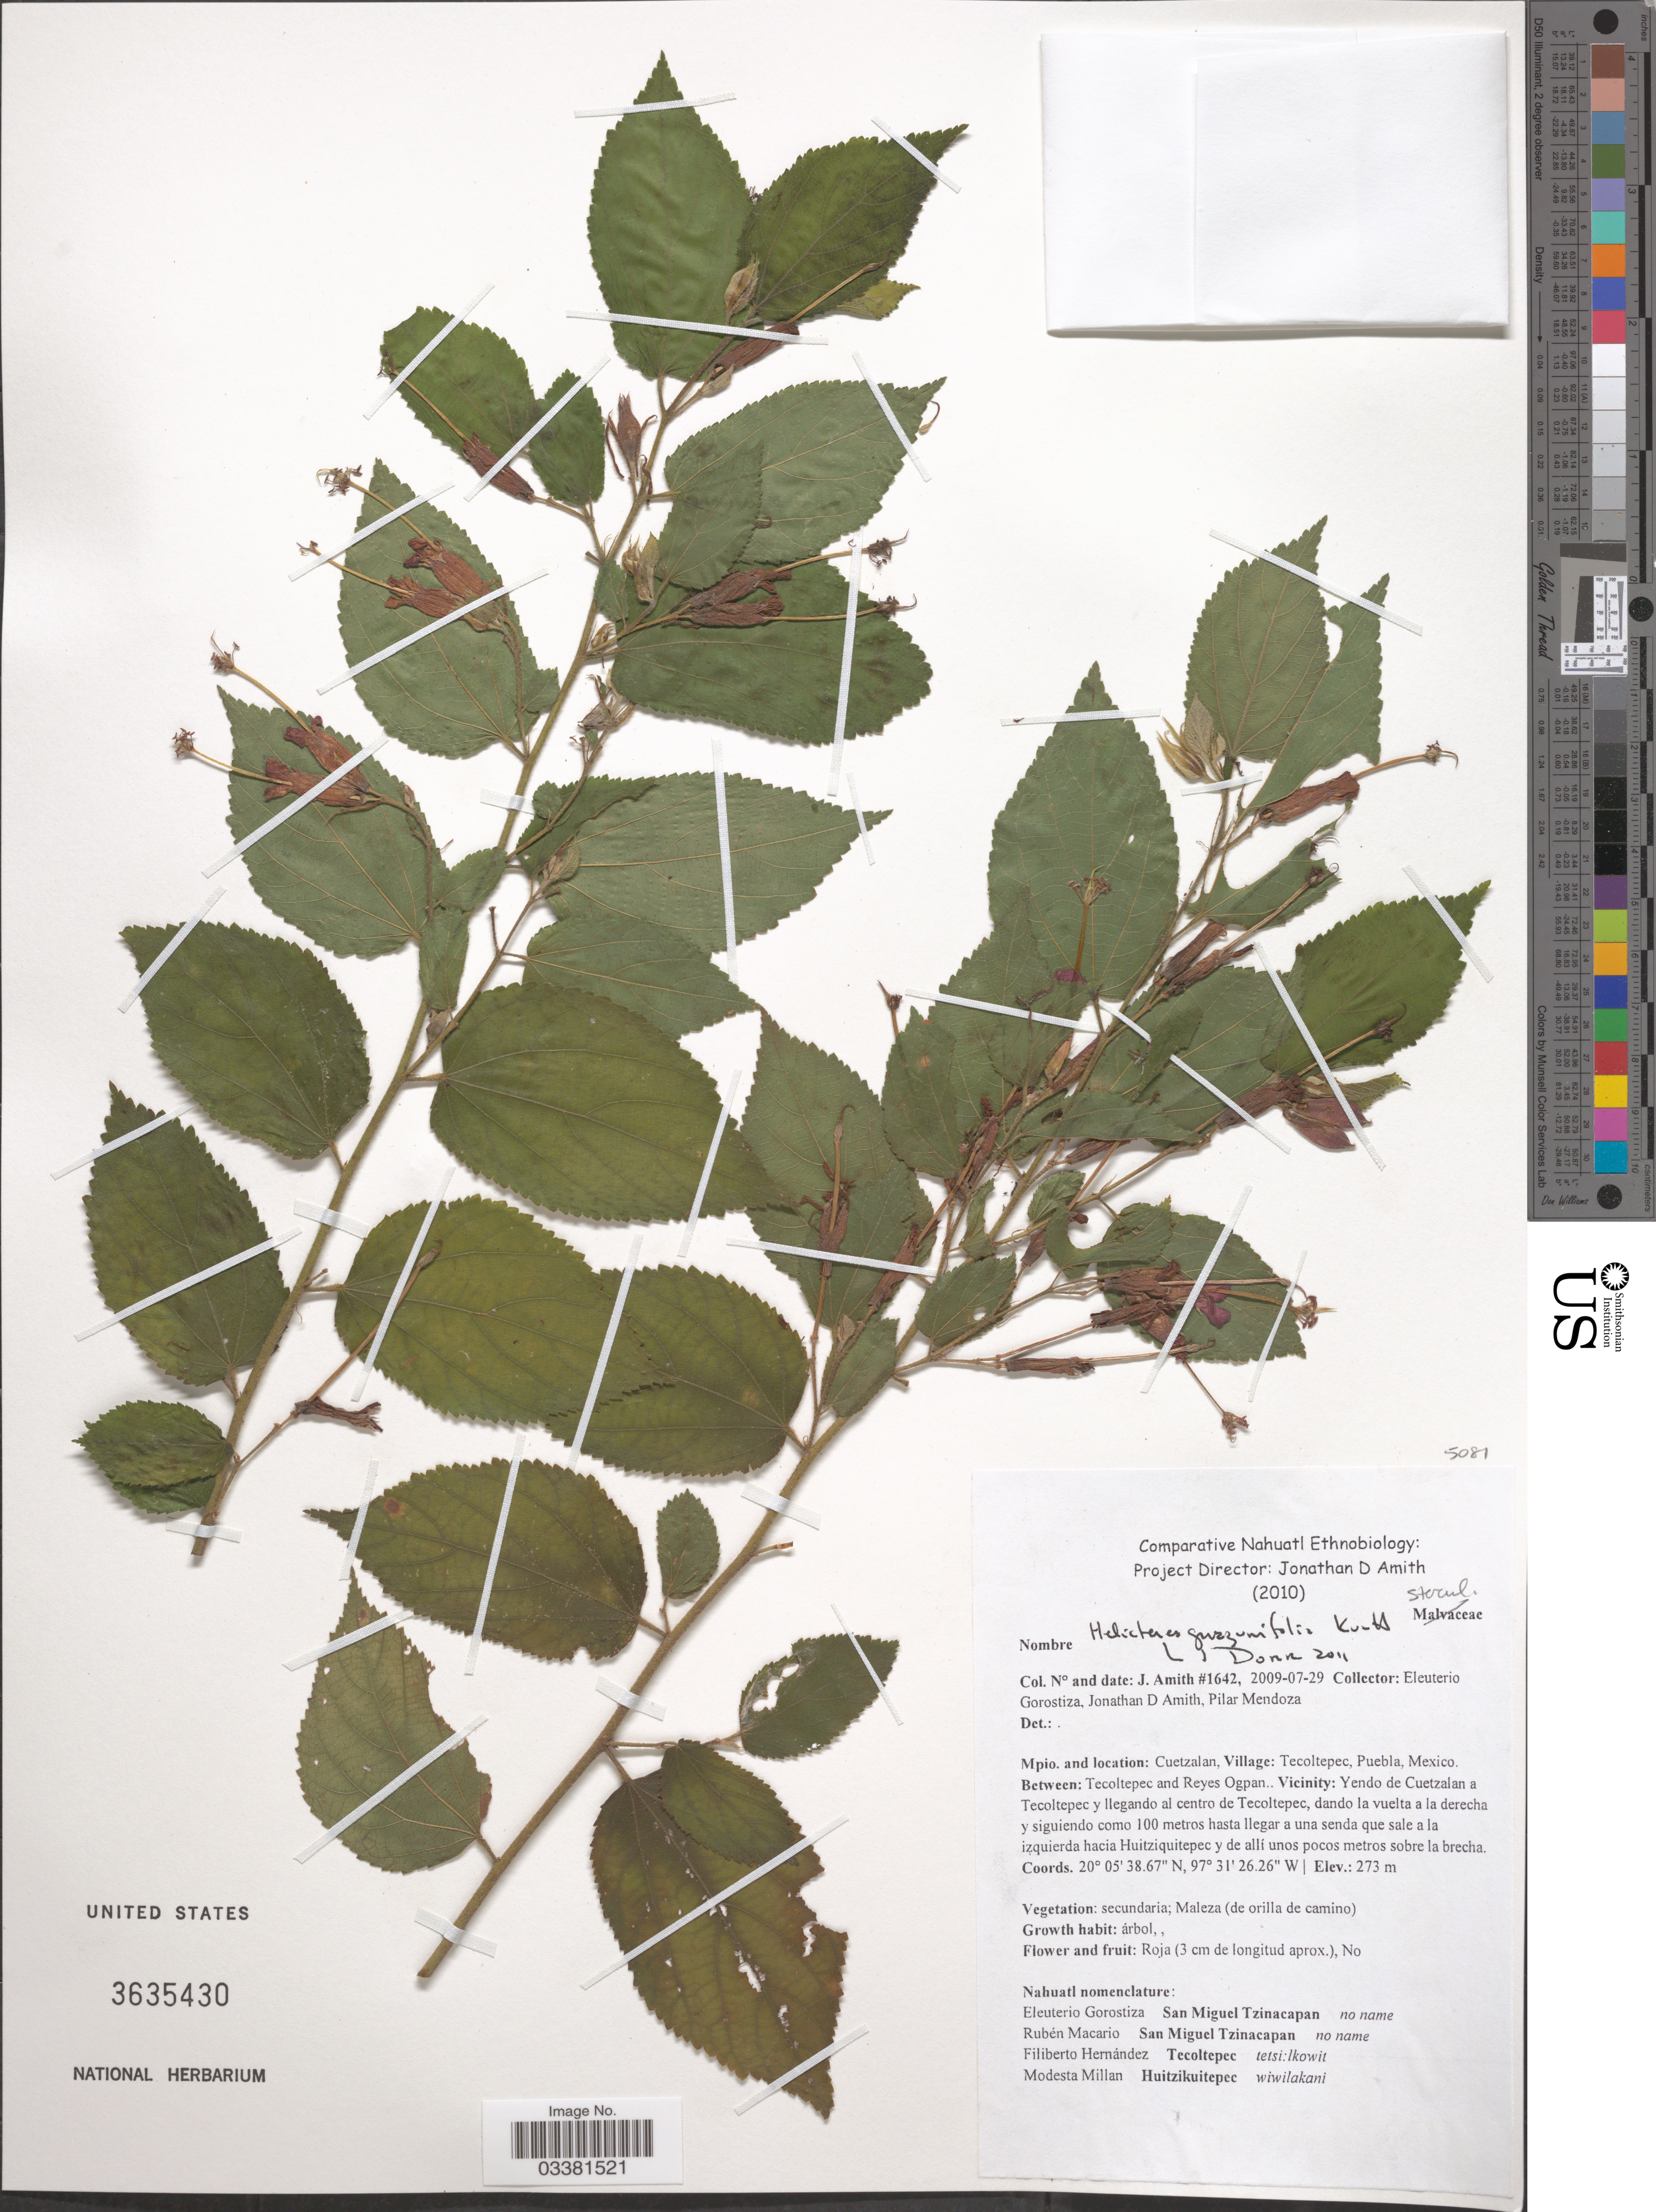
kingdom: Plantae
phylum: Tracheophyta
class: Magnoliopsida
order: Malvales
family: Malvaceae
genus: Helicteres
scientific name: Helicteres guazumifolia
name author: Kunth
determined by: Dorr, L. J., (BOT), Smithsonian Institution - National Museum of Natural History (UNITED STATES)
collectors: E. Gorostiza S., J. D. Amith & P. Mendoza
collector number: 1642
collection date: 2009-07-29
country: Mexico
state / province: Puebla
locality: Mpio. and location: Cuetzalan, Village: Tecoltepec. Between: Tevoltepec and Reyes Ogpan. Vicinity: Yendo de Cuetzalan a Tecoltepec y llegando al centro de Tecoltepec, dando la vuelta a la derecha y siguiendo como 100 metros hasta llegar a una senda que sale a la izquierda hacia Huitziquitepec y de allí unos pocos metros sobre la brecha.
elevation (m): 273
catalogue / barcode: US 3635430